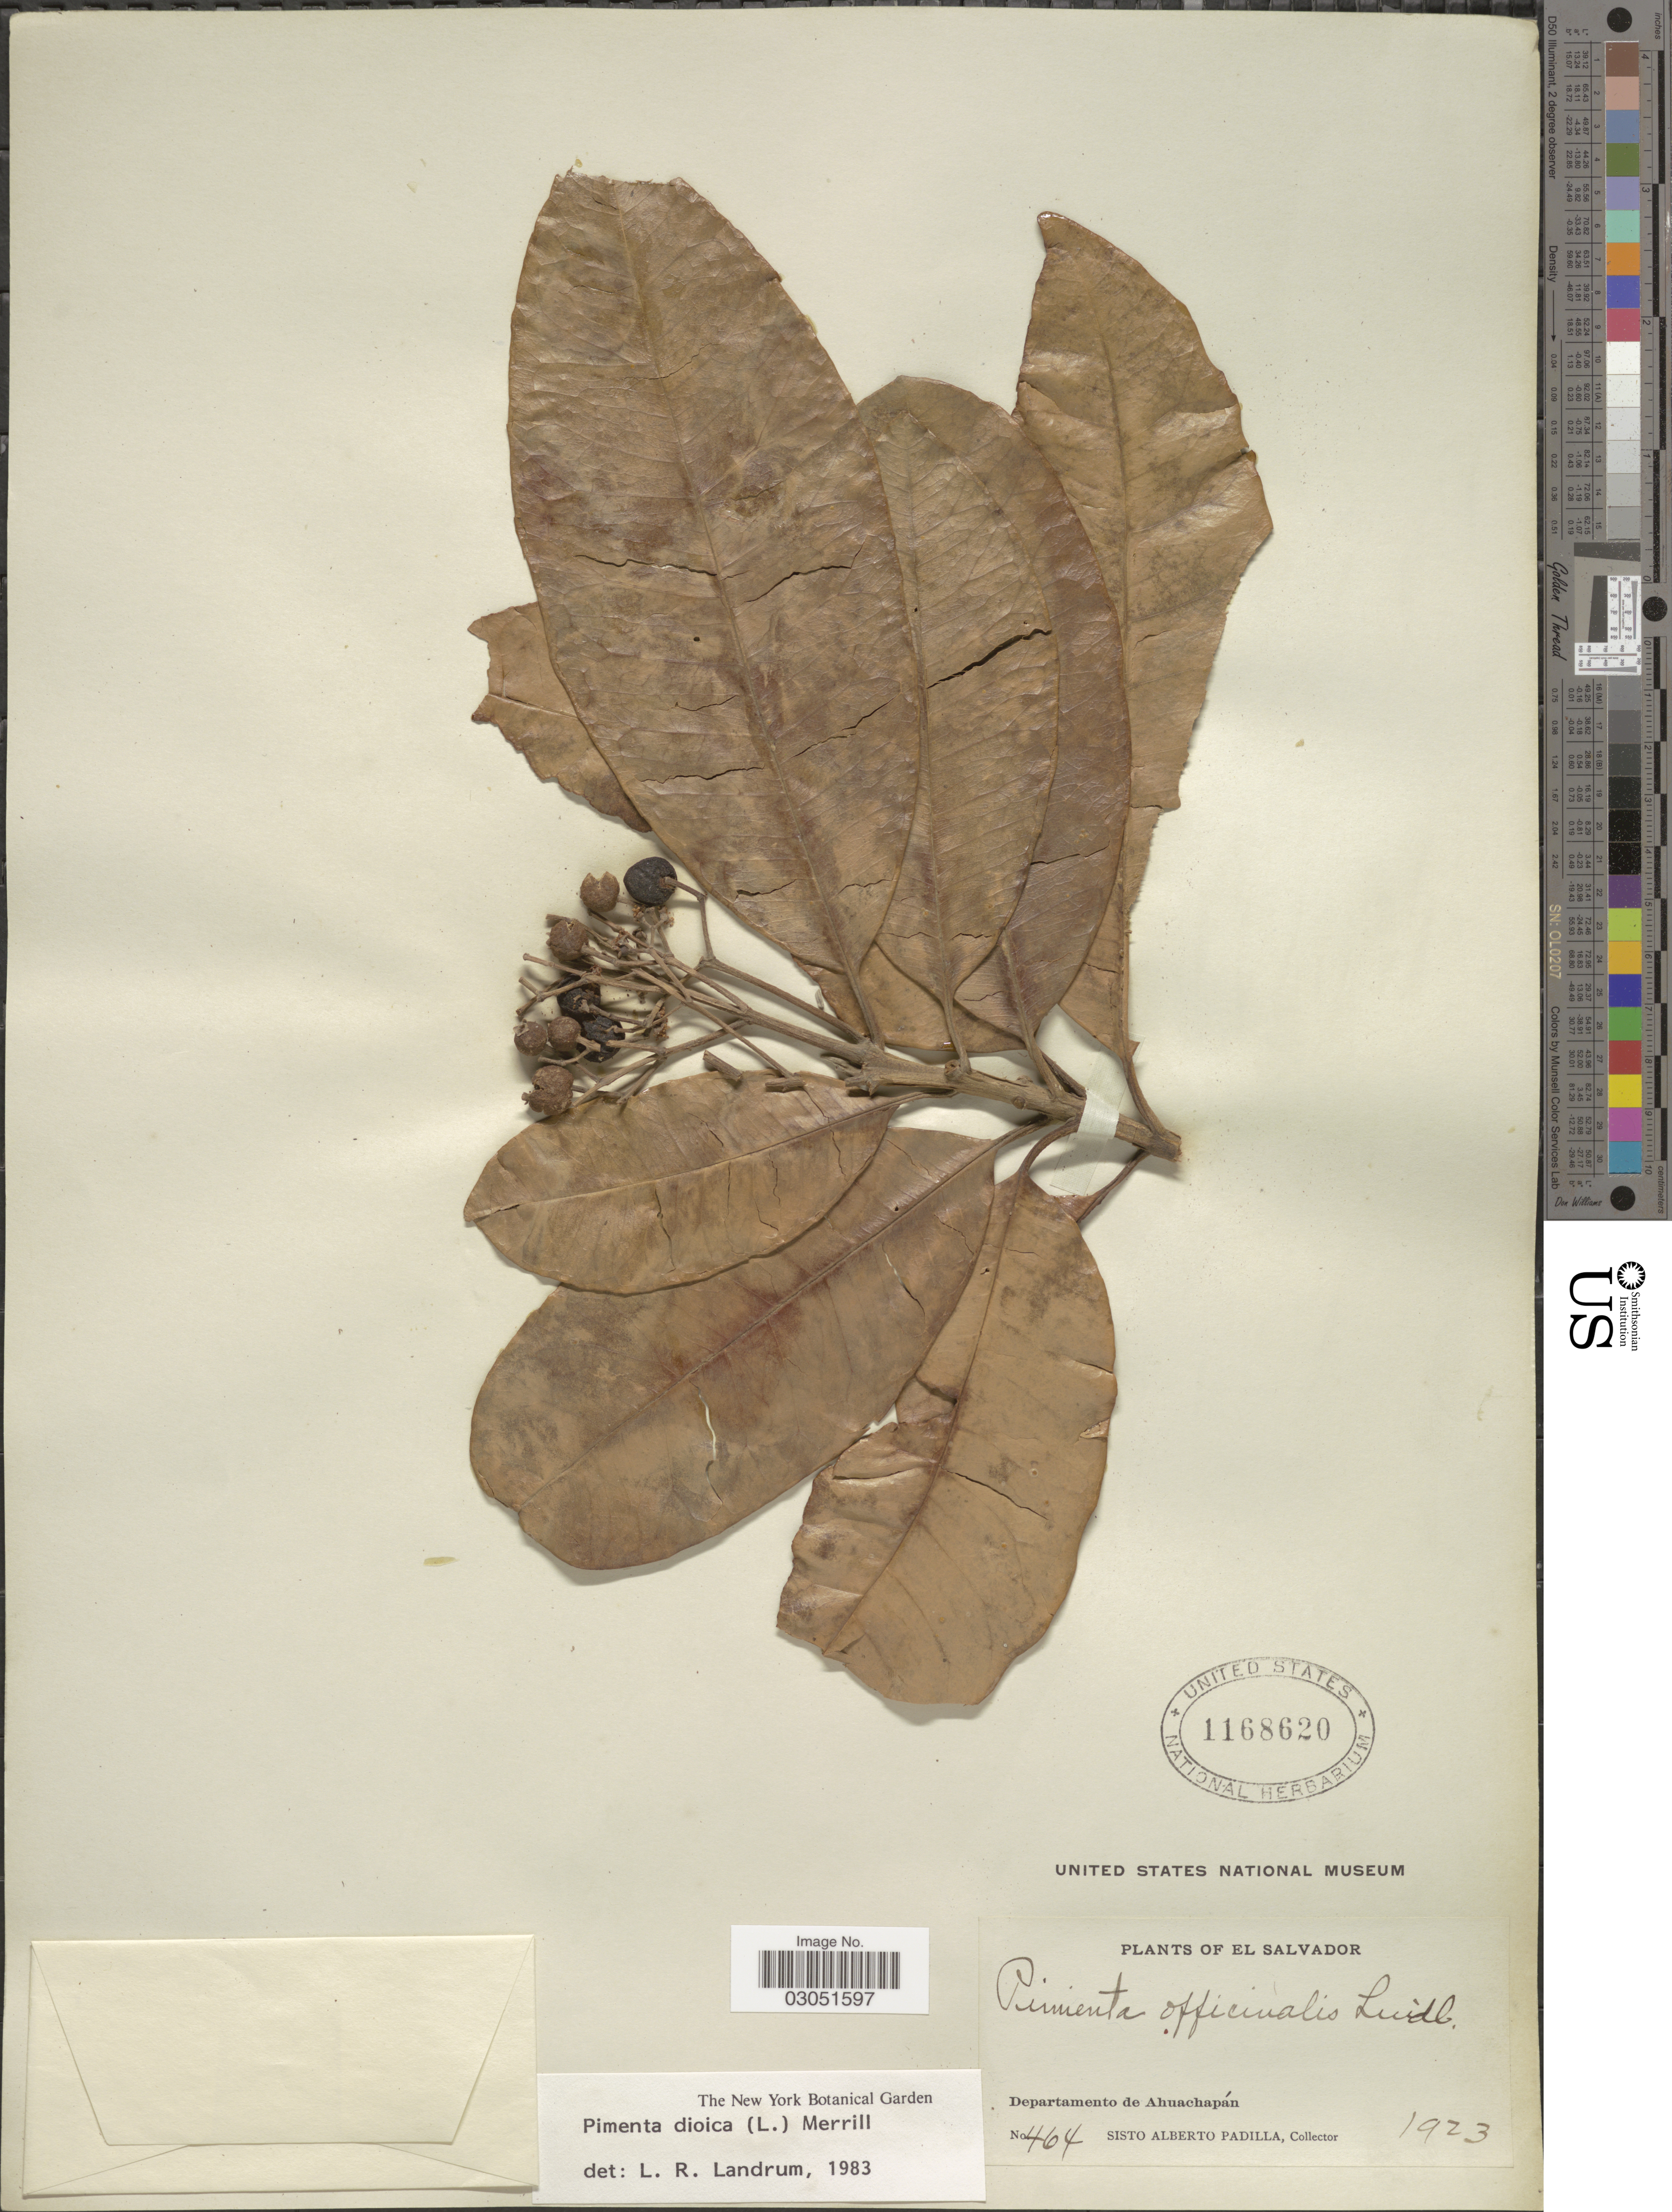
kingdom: Plantae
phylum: Tracheophyta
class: Magnoliopsida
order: Myrtales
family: Myrtaceae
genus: Pimenta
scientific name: Pimenta dioica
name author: (L.) Merr.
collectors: S. A. Padilla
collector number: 464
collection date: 1923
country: El Salvador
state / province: Ahuachapan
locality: Departamento de Ahuachapán.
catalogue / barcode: US 1168620